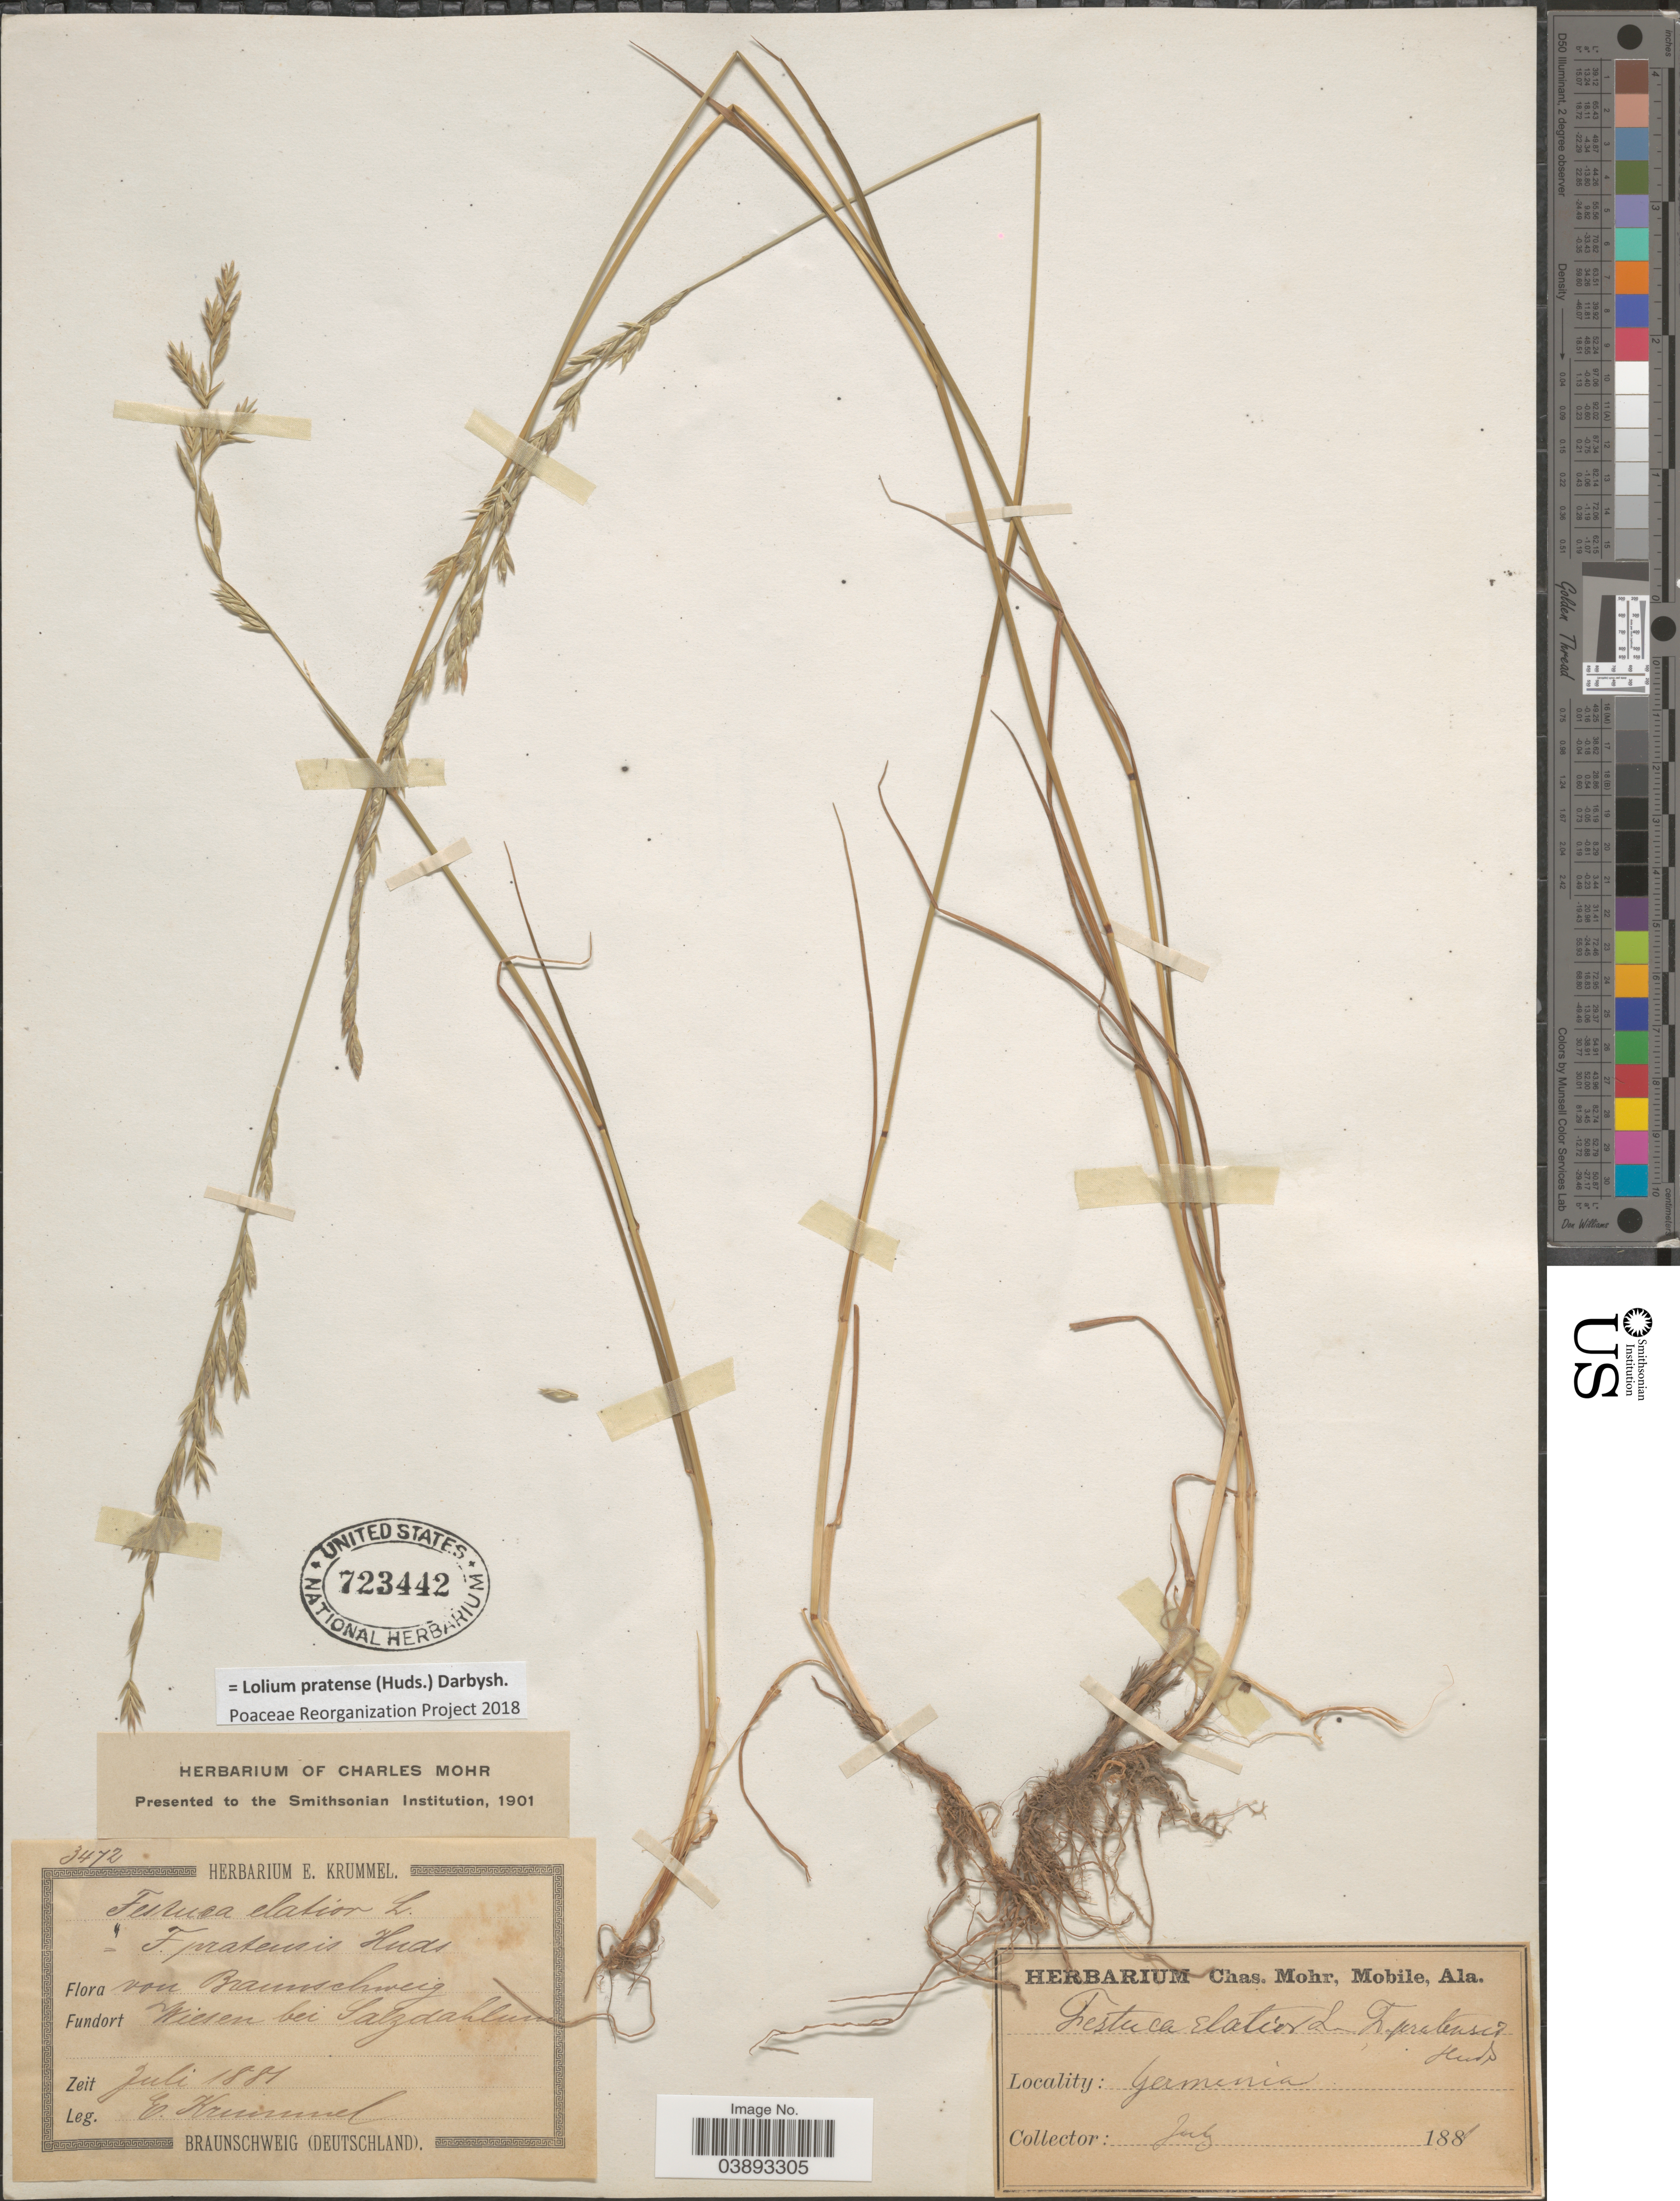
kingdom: Plantae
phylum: Tracheophyta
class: Liliopsida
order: Poales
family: Poaceae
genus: Lolium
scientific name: Lolium pratense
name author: (Huds.) Darbysh.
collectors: E. Krummel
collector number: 3472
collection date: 1884-07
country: Germany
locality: Wiesen bei Salzdahlum.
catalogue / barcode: US 723442